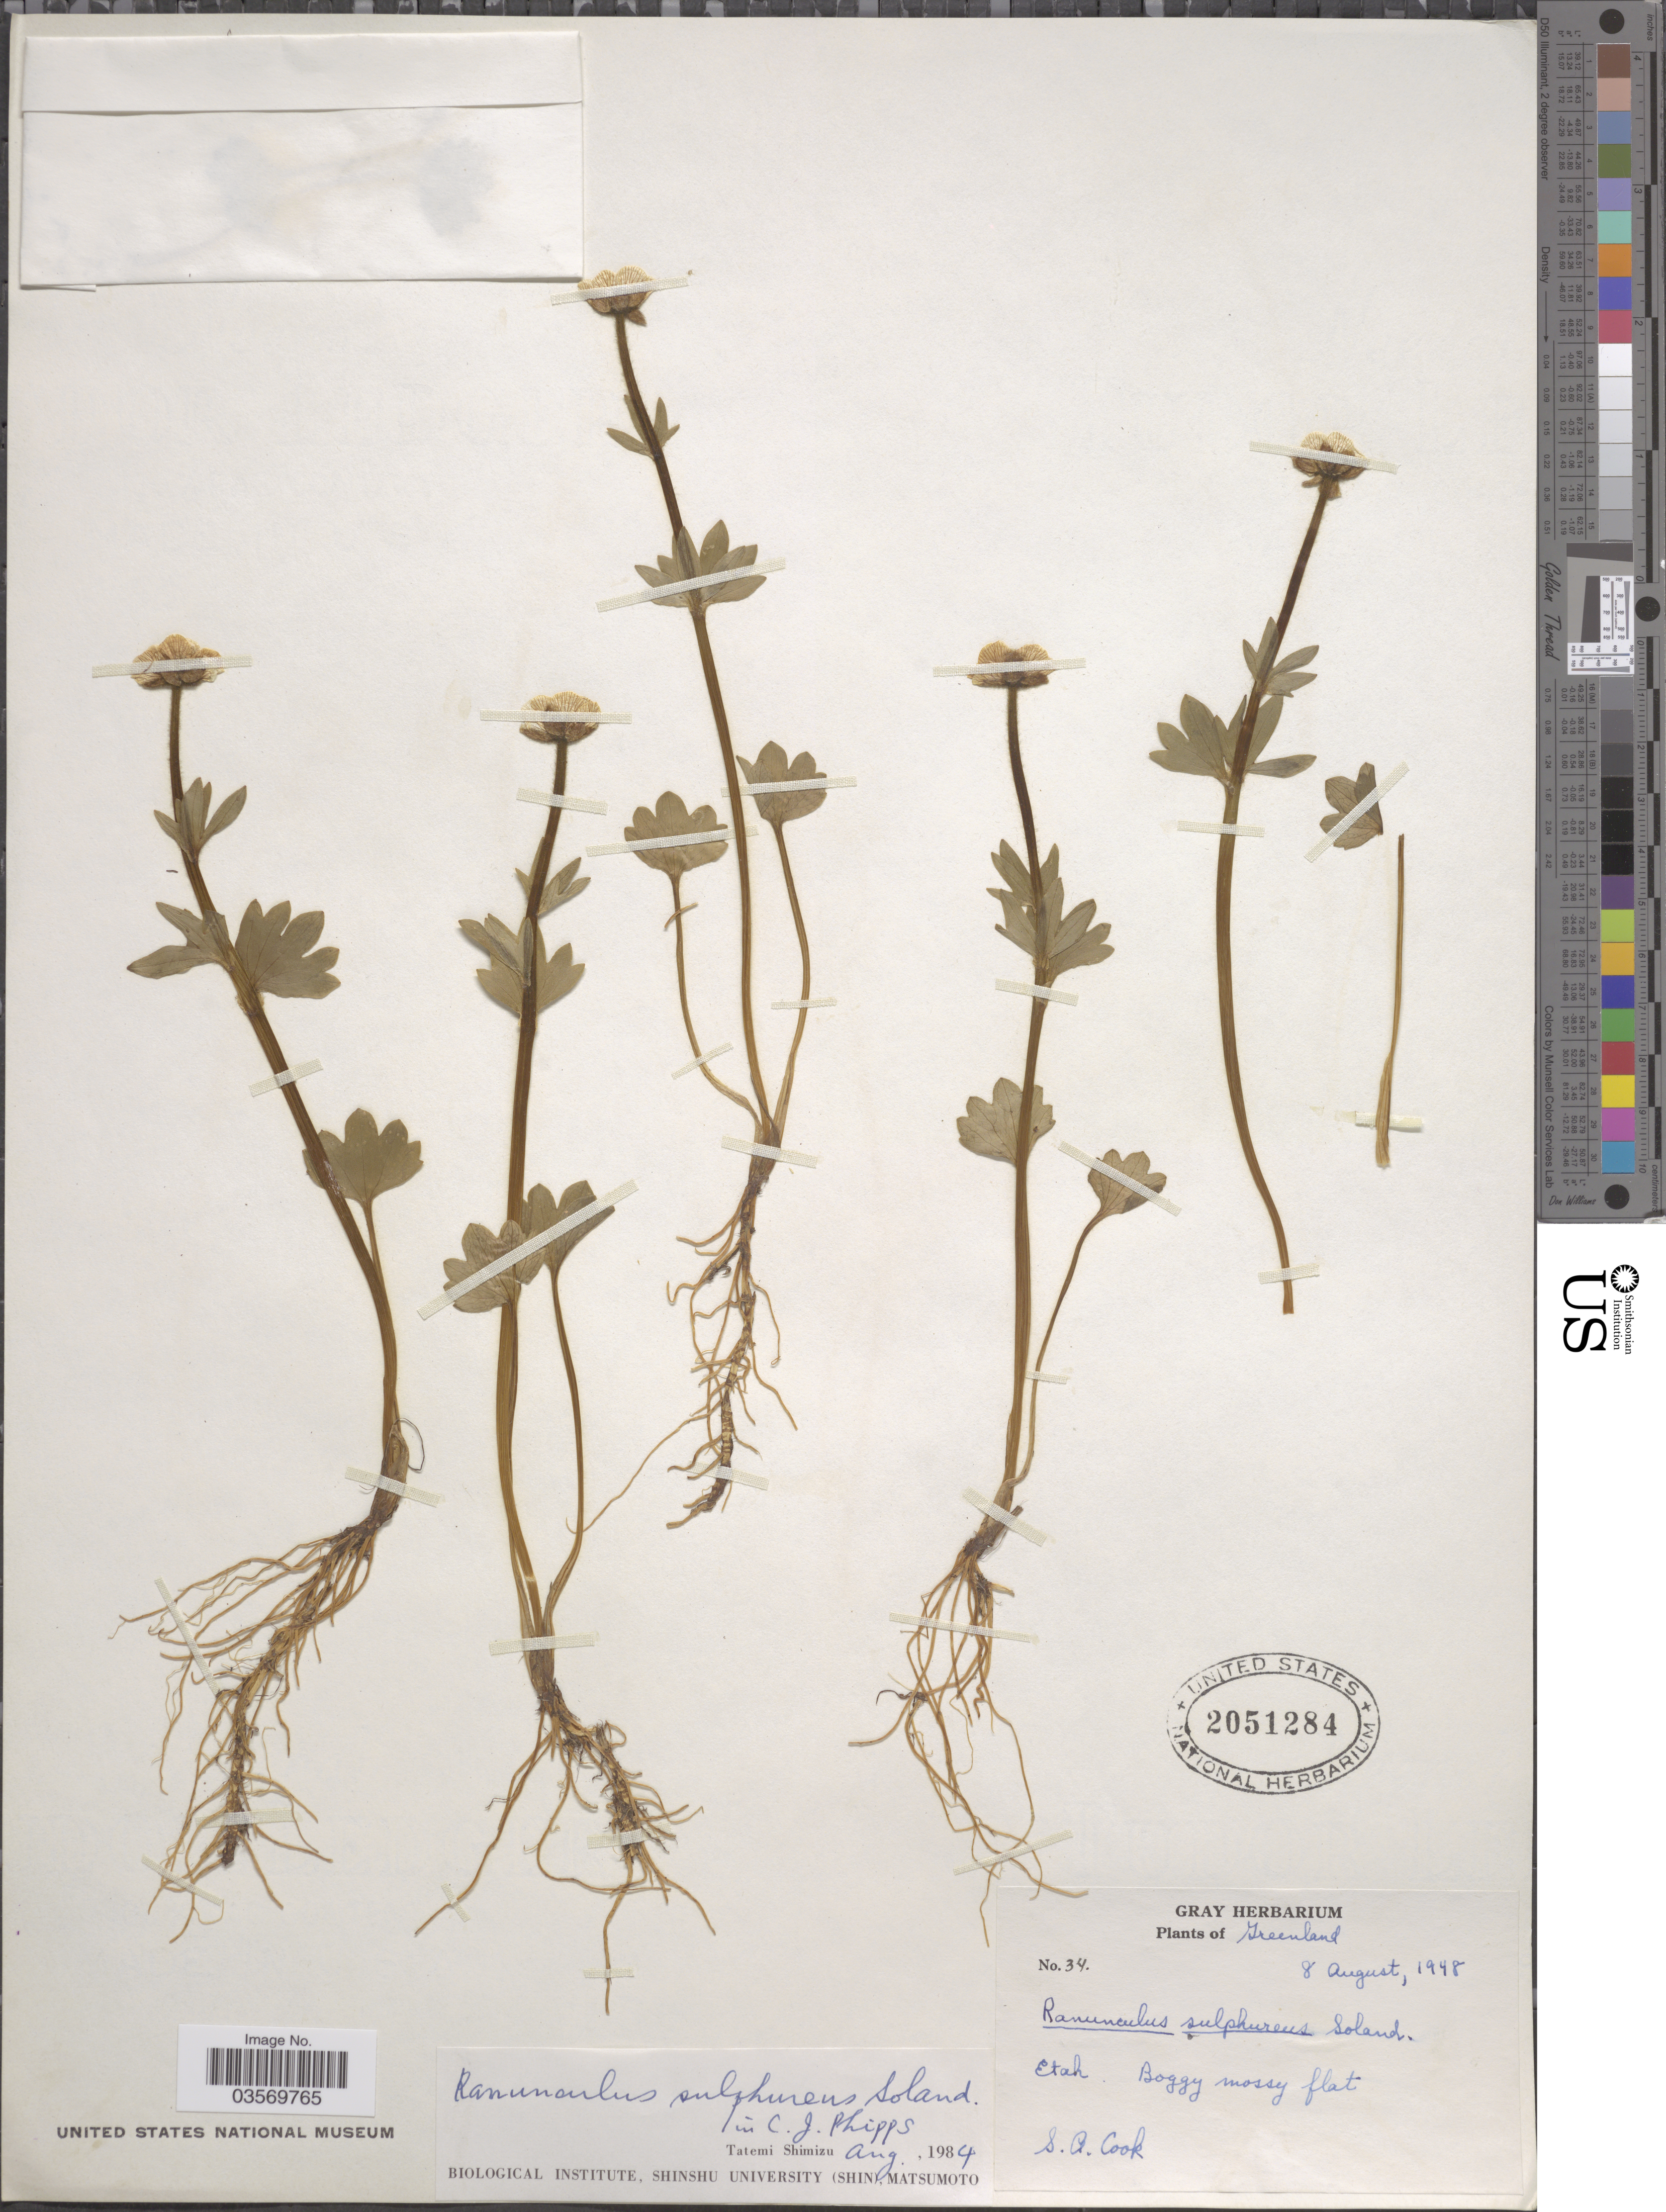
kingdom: Plantae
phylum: Tracheophyta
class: Magnoliopsida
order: Ranunculales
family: Ranunculaceae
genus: Ranunculus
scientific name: Ranunculus sulphureus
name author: Sol.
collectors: S. A. Cook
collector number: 34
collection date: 1948-08-08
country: Greenland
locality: Etah.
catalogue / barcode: US 2051284